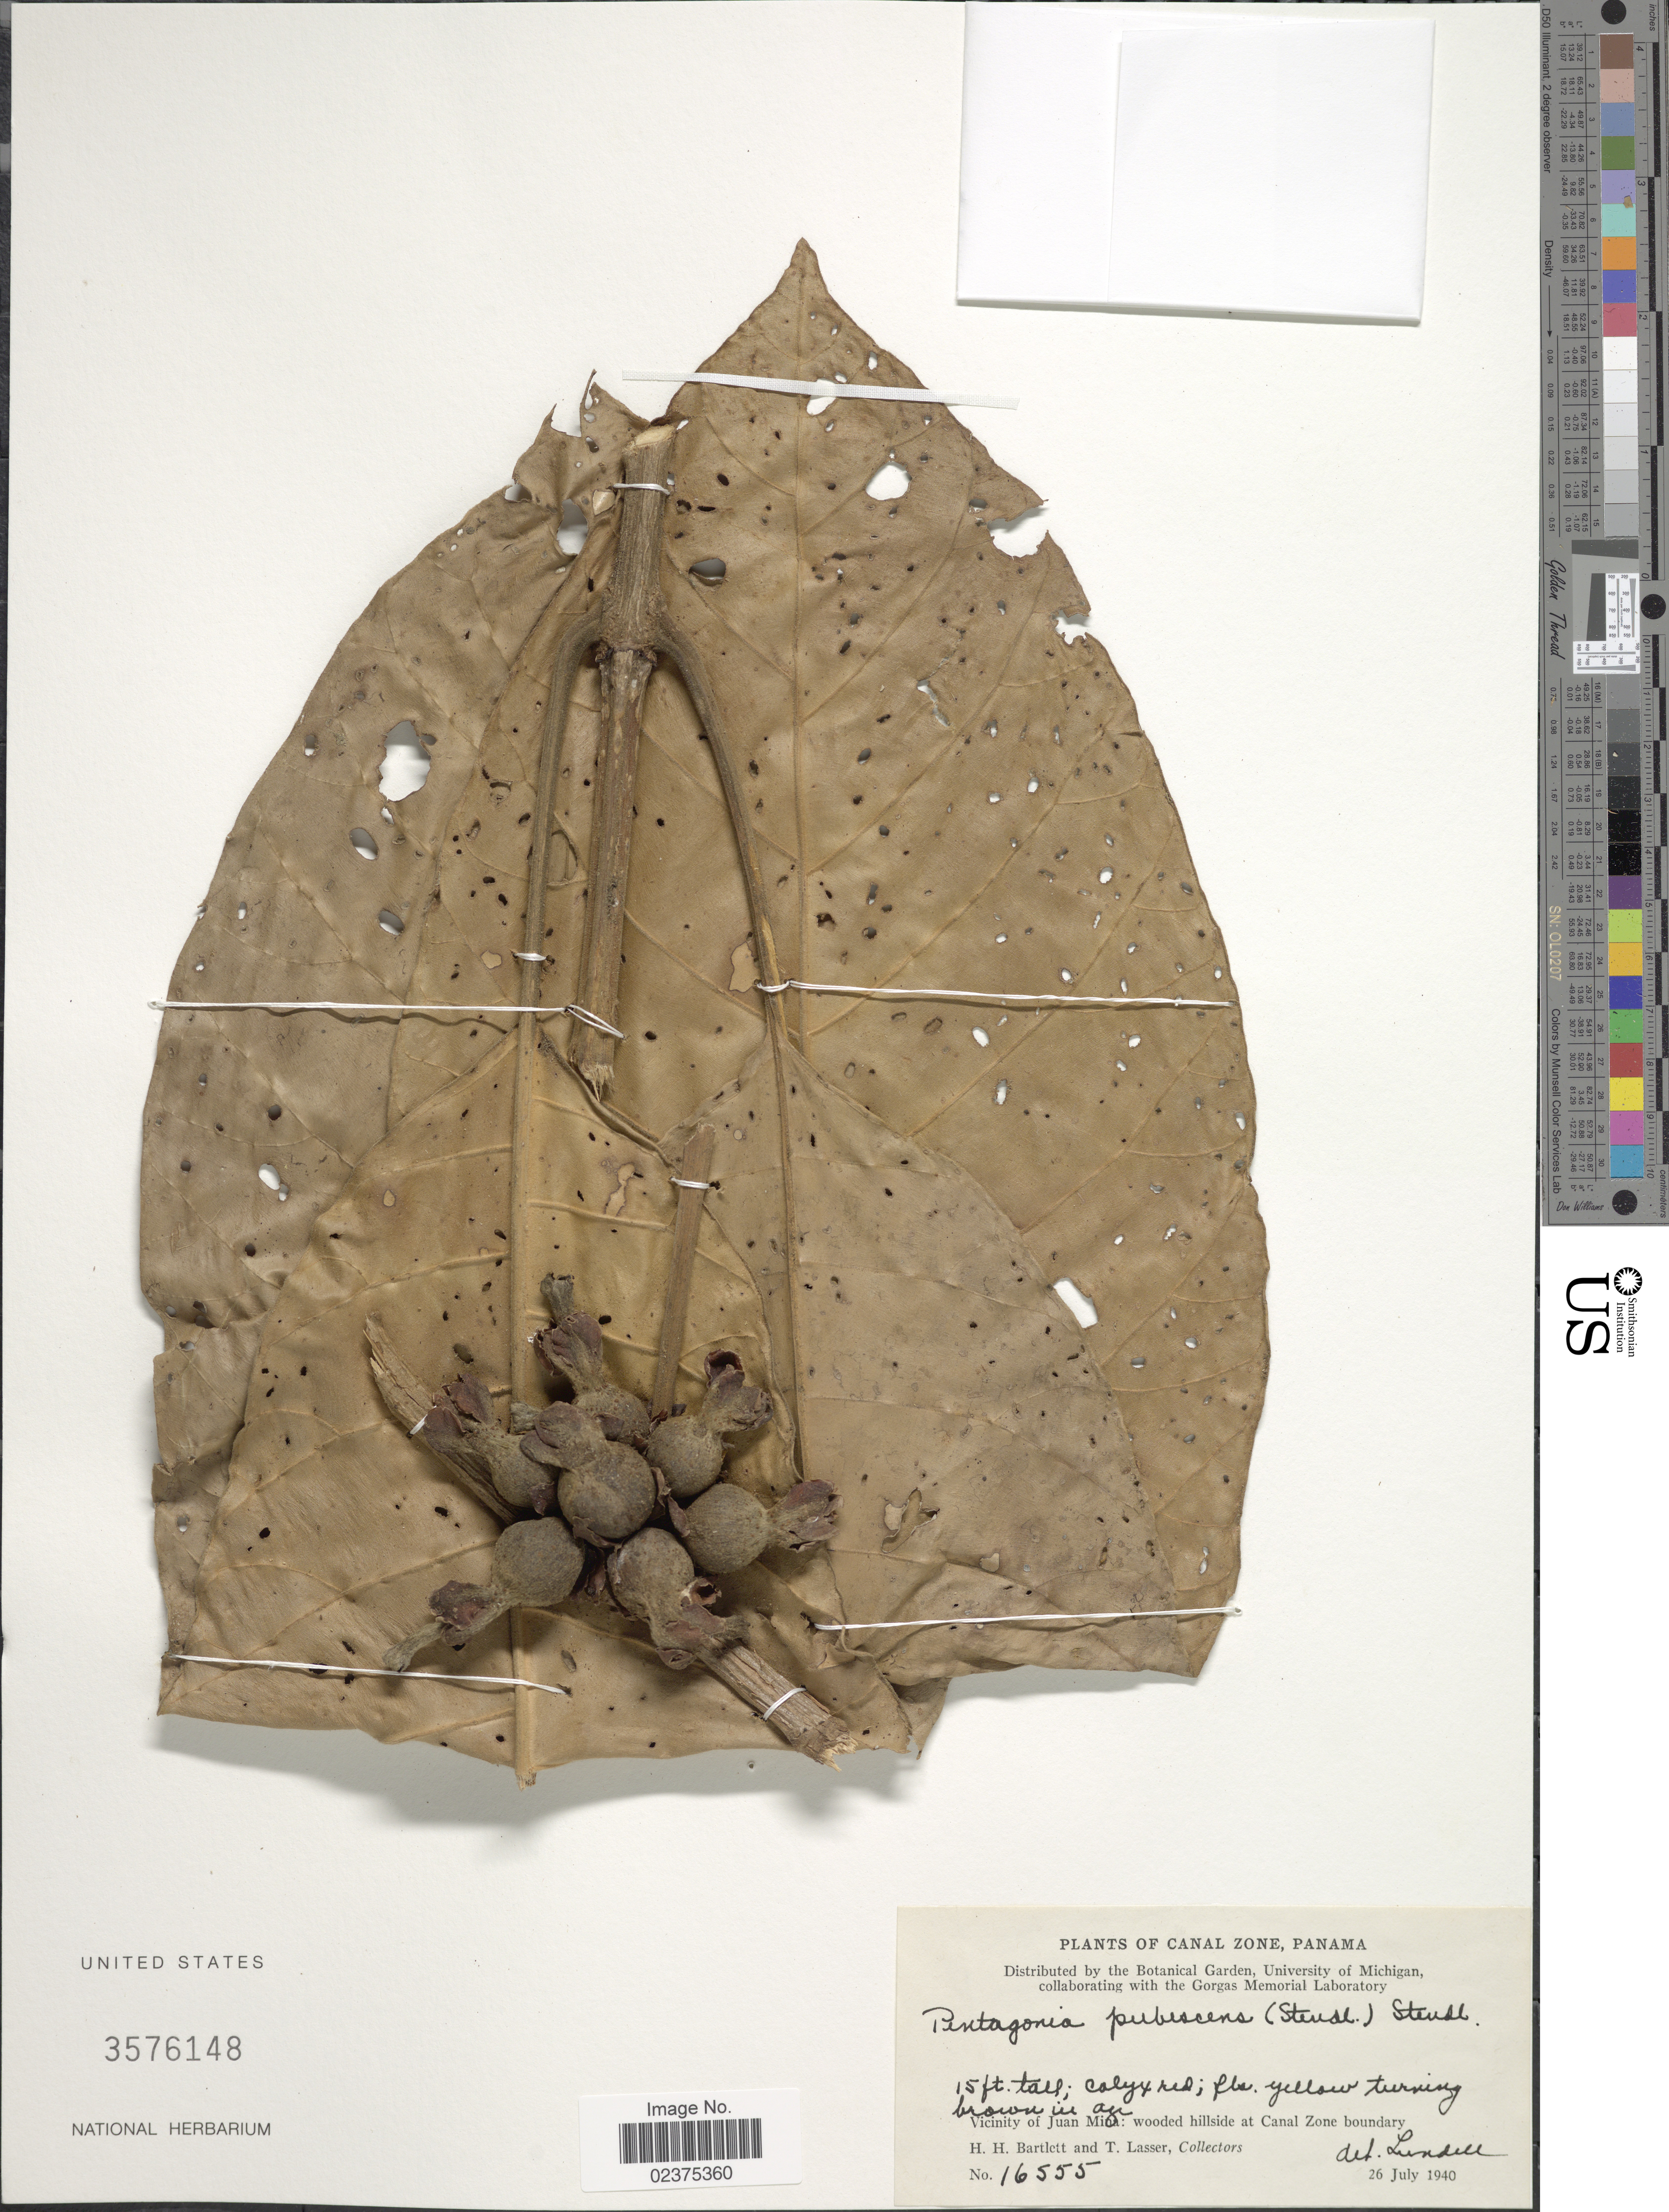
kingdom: Plantae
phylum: Tracheophyta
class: Magnoliopsida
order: Gentianales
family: Rubiaceae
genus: Pentagonia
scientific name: Pentagonia pubescens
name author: (Standl.) Standl.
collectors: H. H. Bartlett & T. Lasser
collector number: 16555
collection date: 1940-07-26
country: Panama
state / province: Colón / Panamá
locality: Canal Zone, Panama, Vicinity of Juan Mina: wooded hillside at Canal Zone boundary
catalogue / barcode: US 3576148